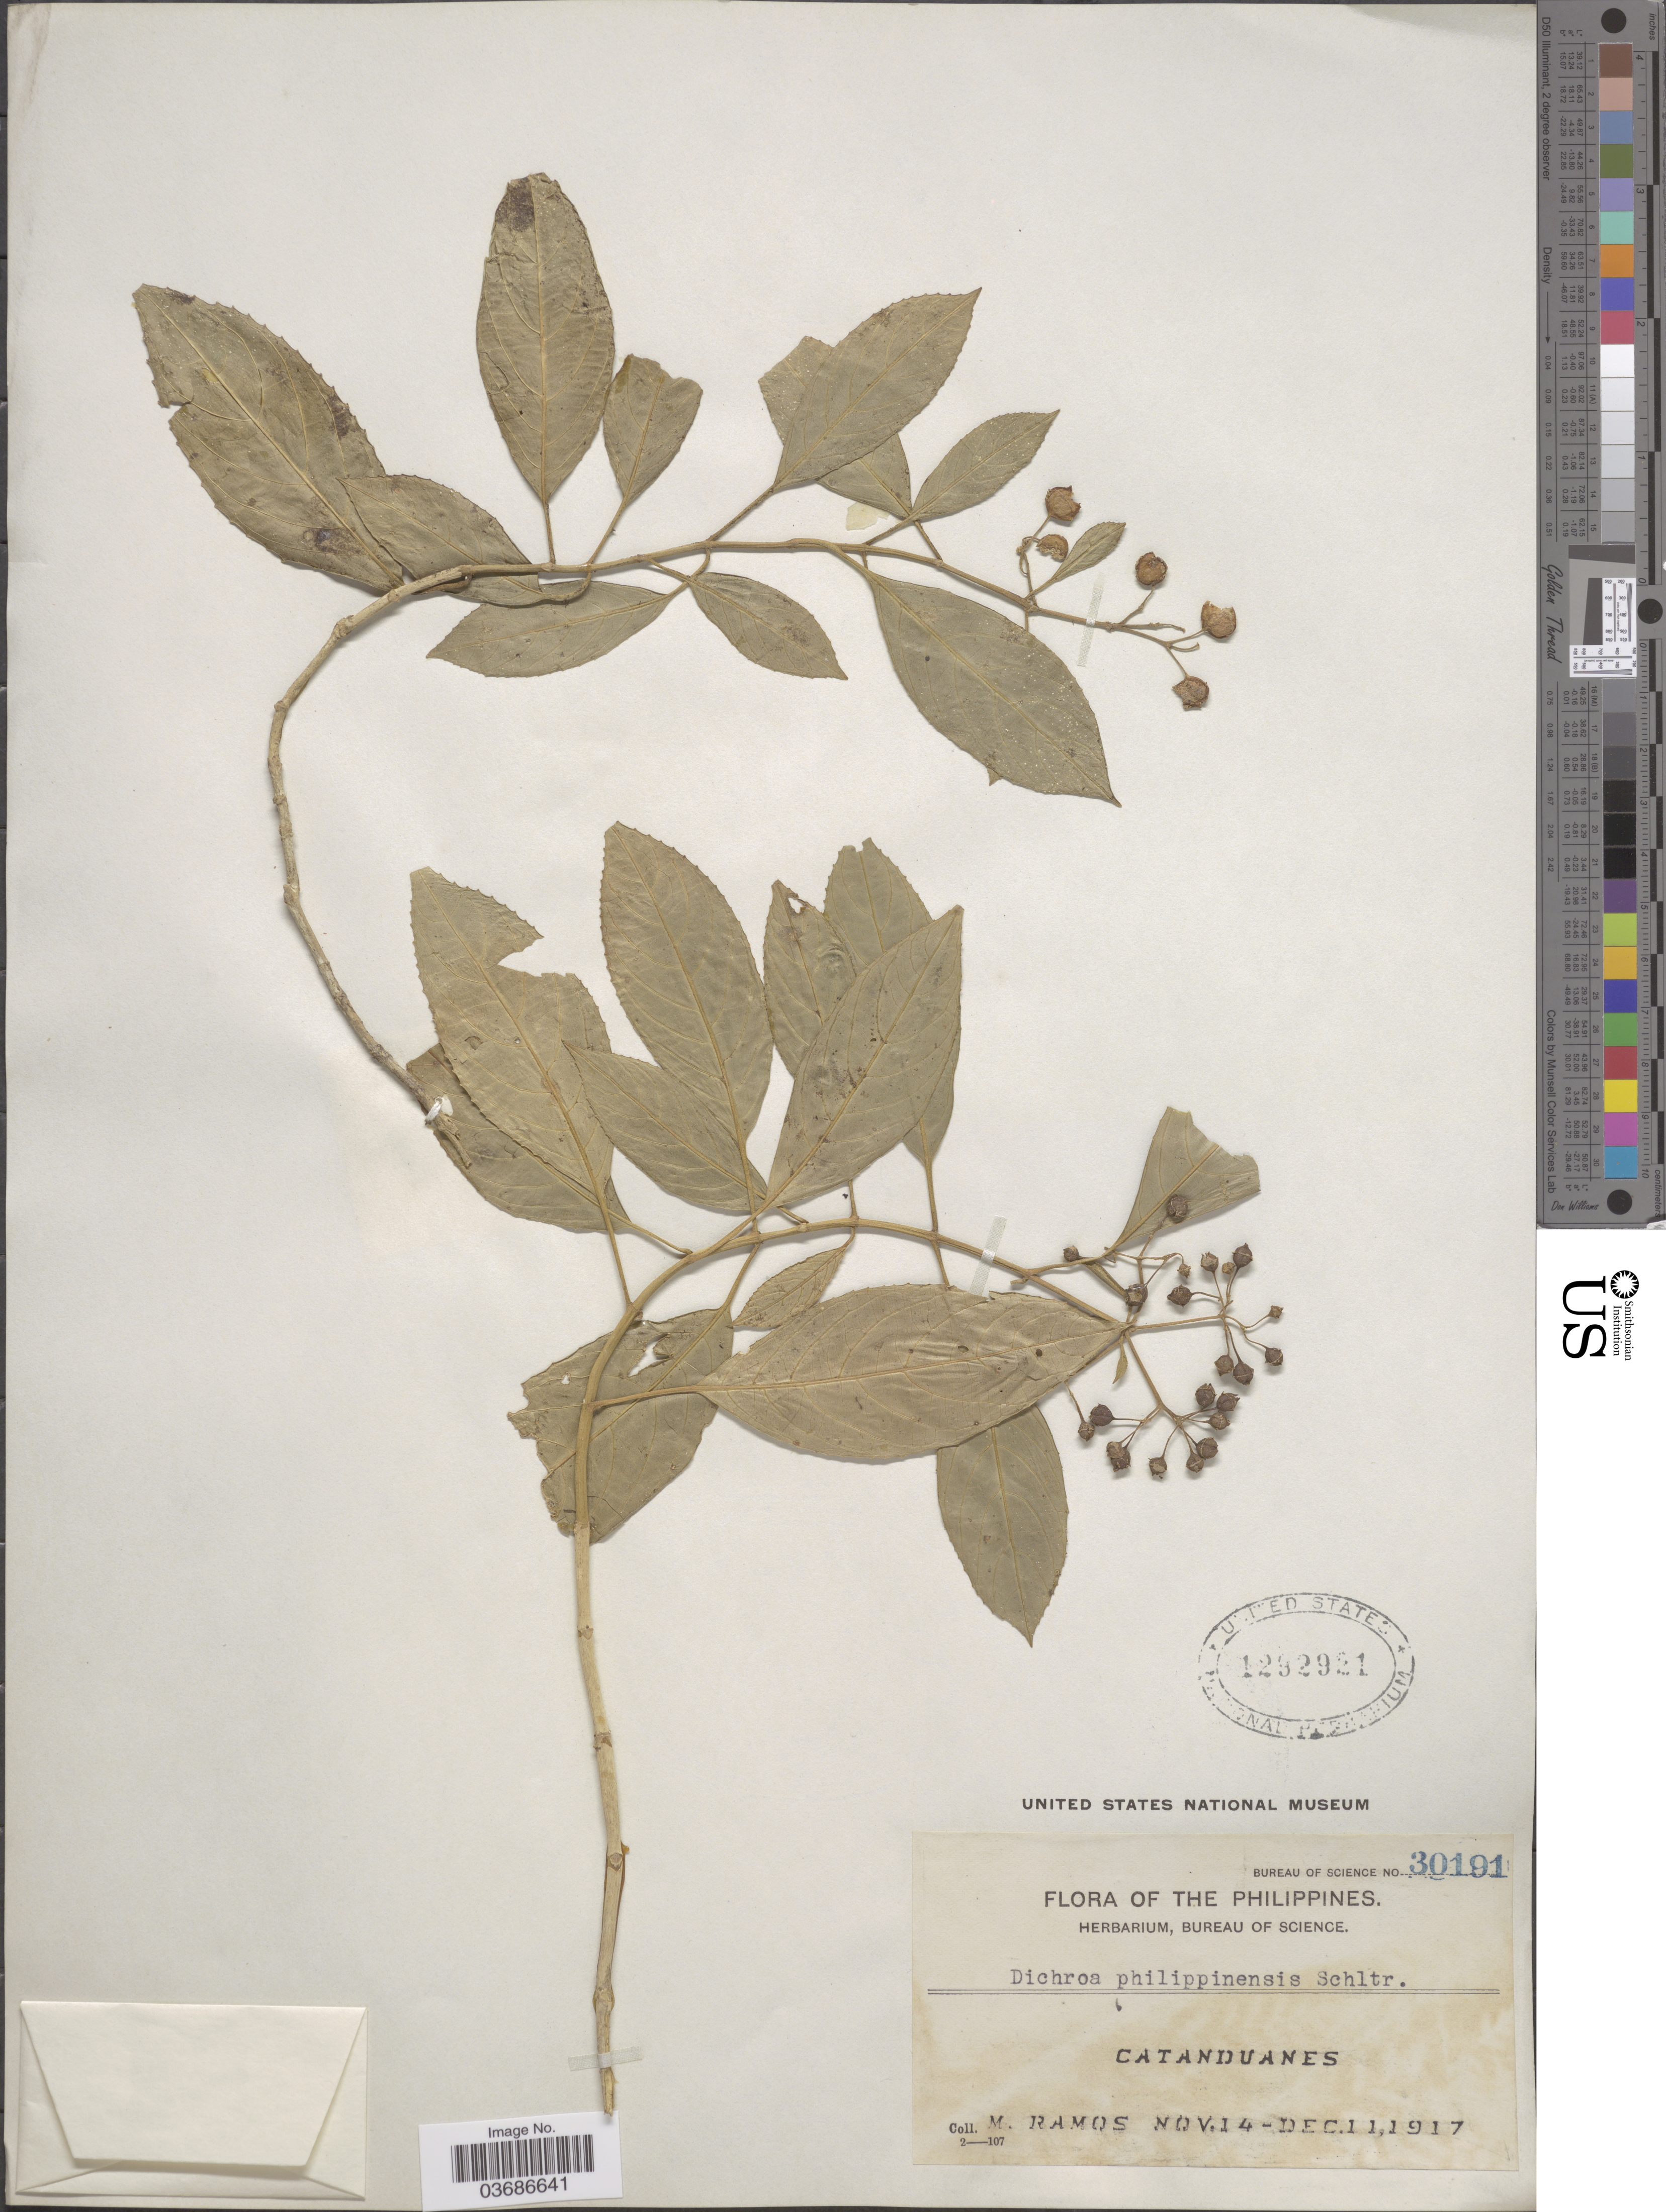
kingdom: Plantae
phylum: Tracheophyta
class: Magnoliopsida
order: Cornales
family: Hydrangeaceae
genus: Hydrangea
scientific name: Hydrangea febrifuga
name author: (Lour.) Y. De Smet & C. Granados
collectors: M. Ramos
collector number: Bureau of Science 30191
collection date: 1917-11-14/1917-12-11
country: Philippines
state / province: Bicol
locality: Catanduanes.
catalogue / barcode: US 1292921